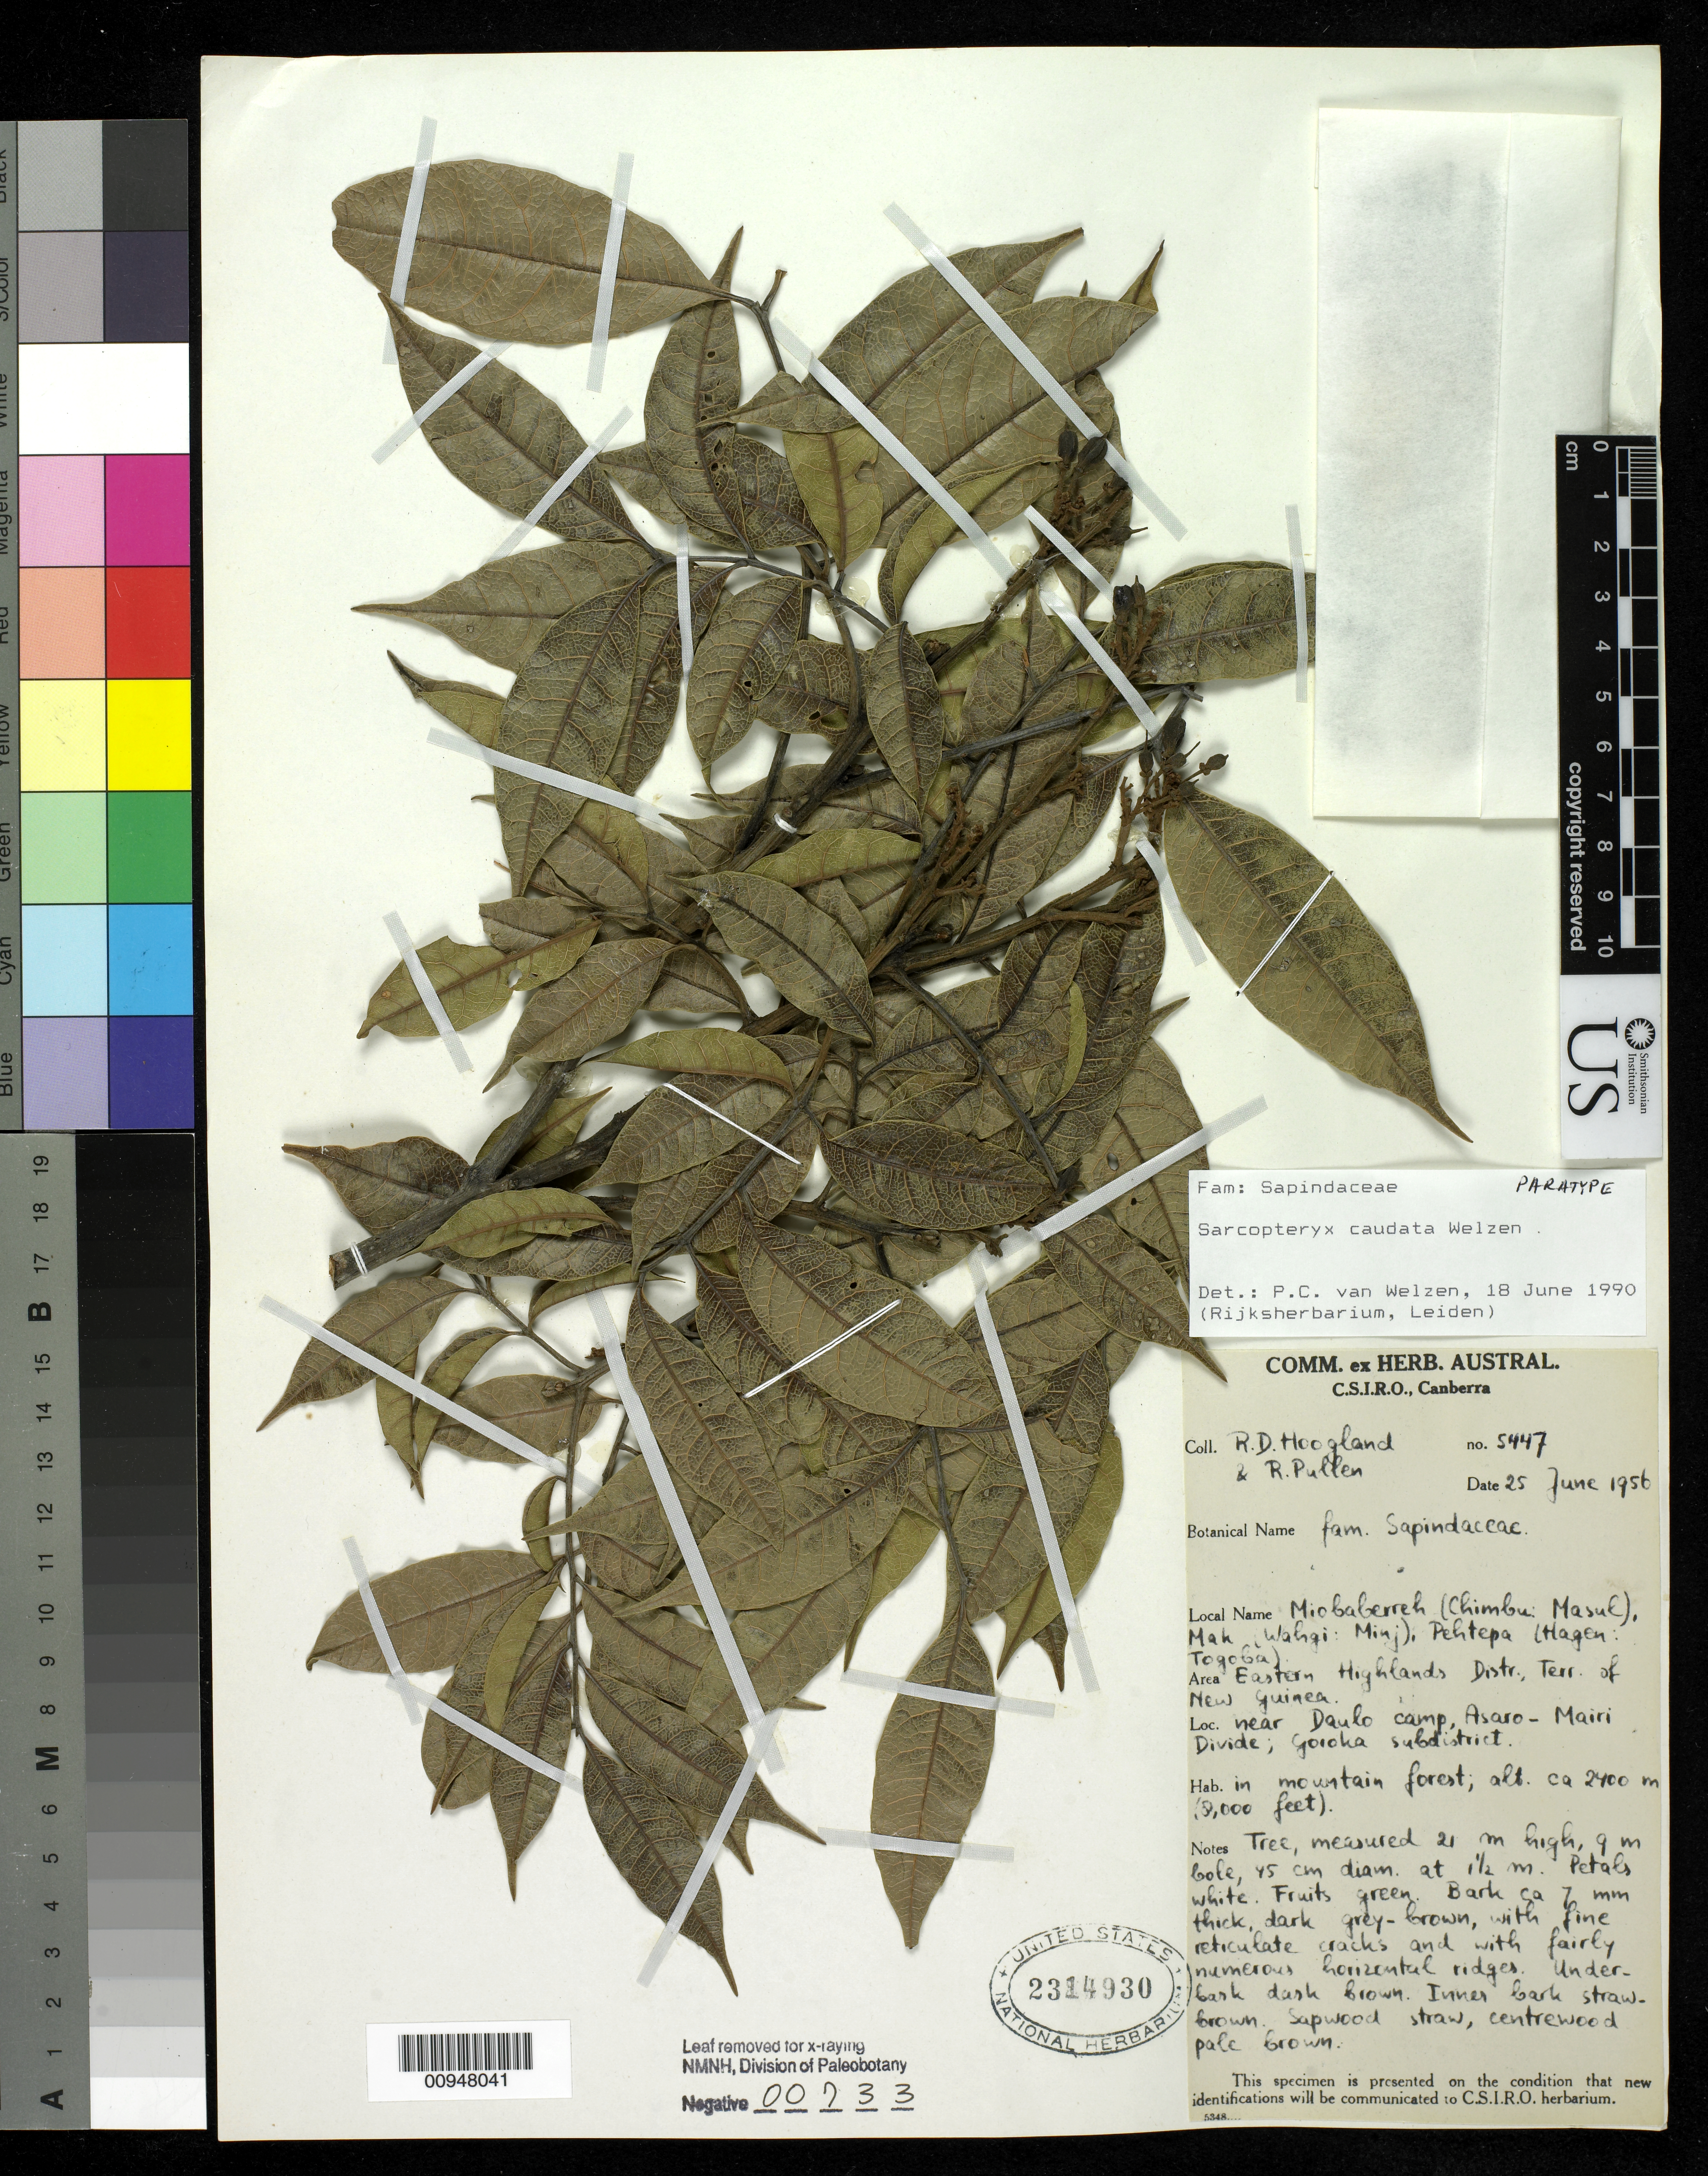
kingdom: Plantae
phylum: Tracheophyta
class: Magnoliopsida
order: Sapindales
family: Sapindaceae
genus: Sarcopteryx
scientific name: Sarcopteryx caudata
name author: Welzen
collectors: R. D. Hoogland & R. Pullen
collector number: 5447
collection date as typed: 25 Jun 1956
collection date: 1956-06-25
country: Papua New Guinea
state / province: Eastern Highlands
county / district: Goroka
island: New Guinea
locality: Near Daulo Camp, Asaro-Mairi Divide; Goroka subdistrict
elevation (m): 2400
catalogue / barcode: US 2314930